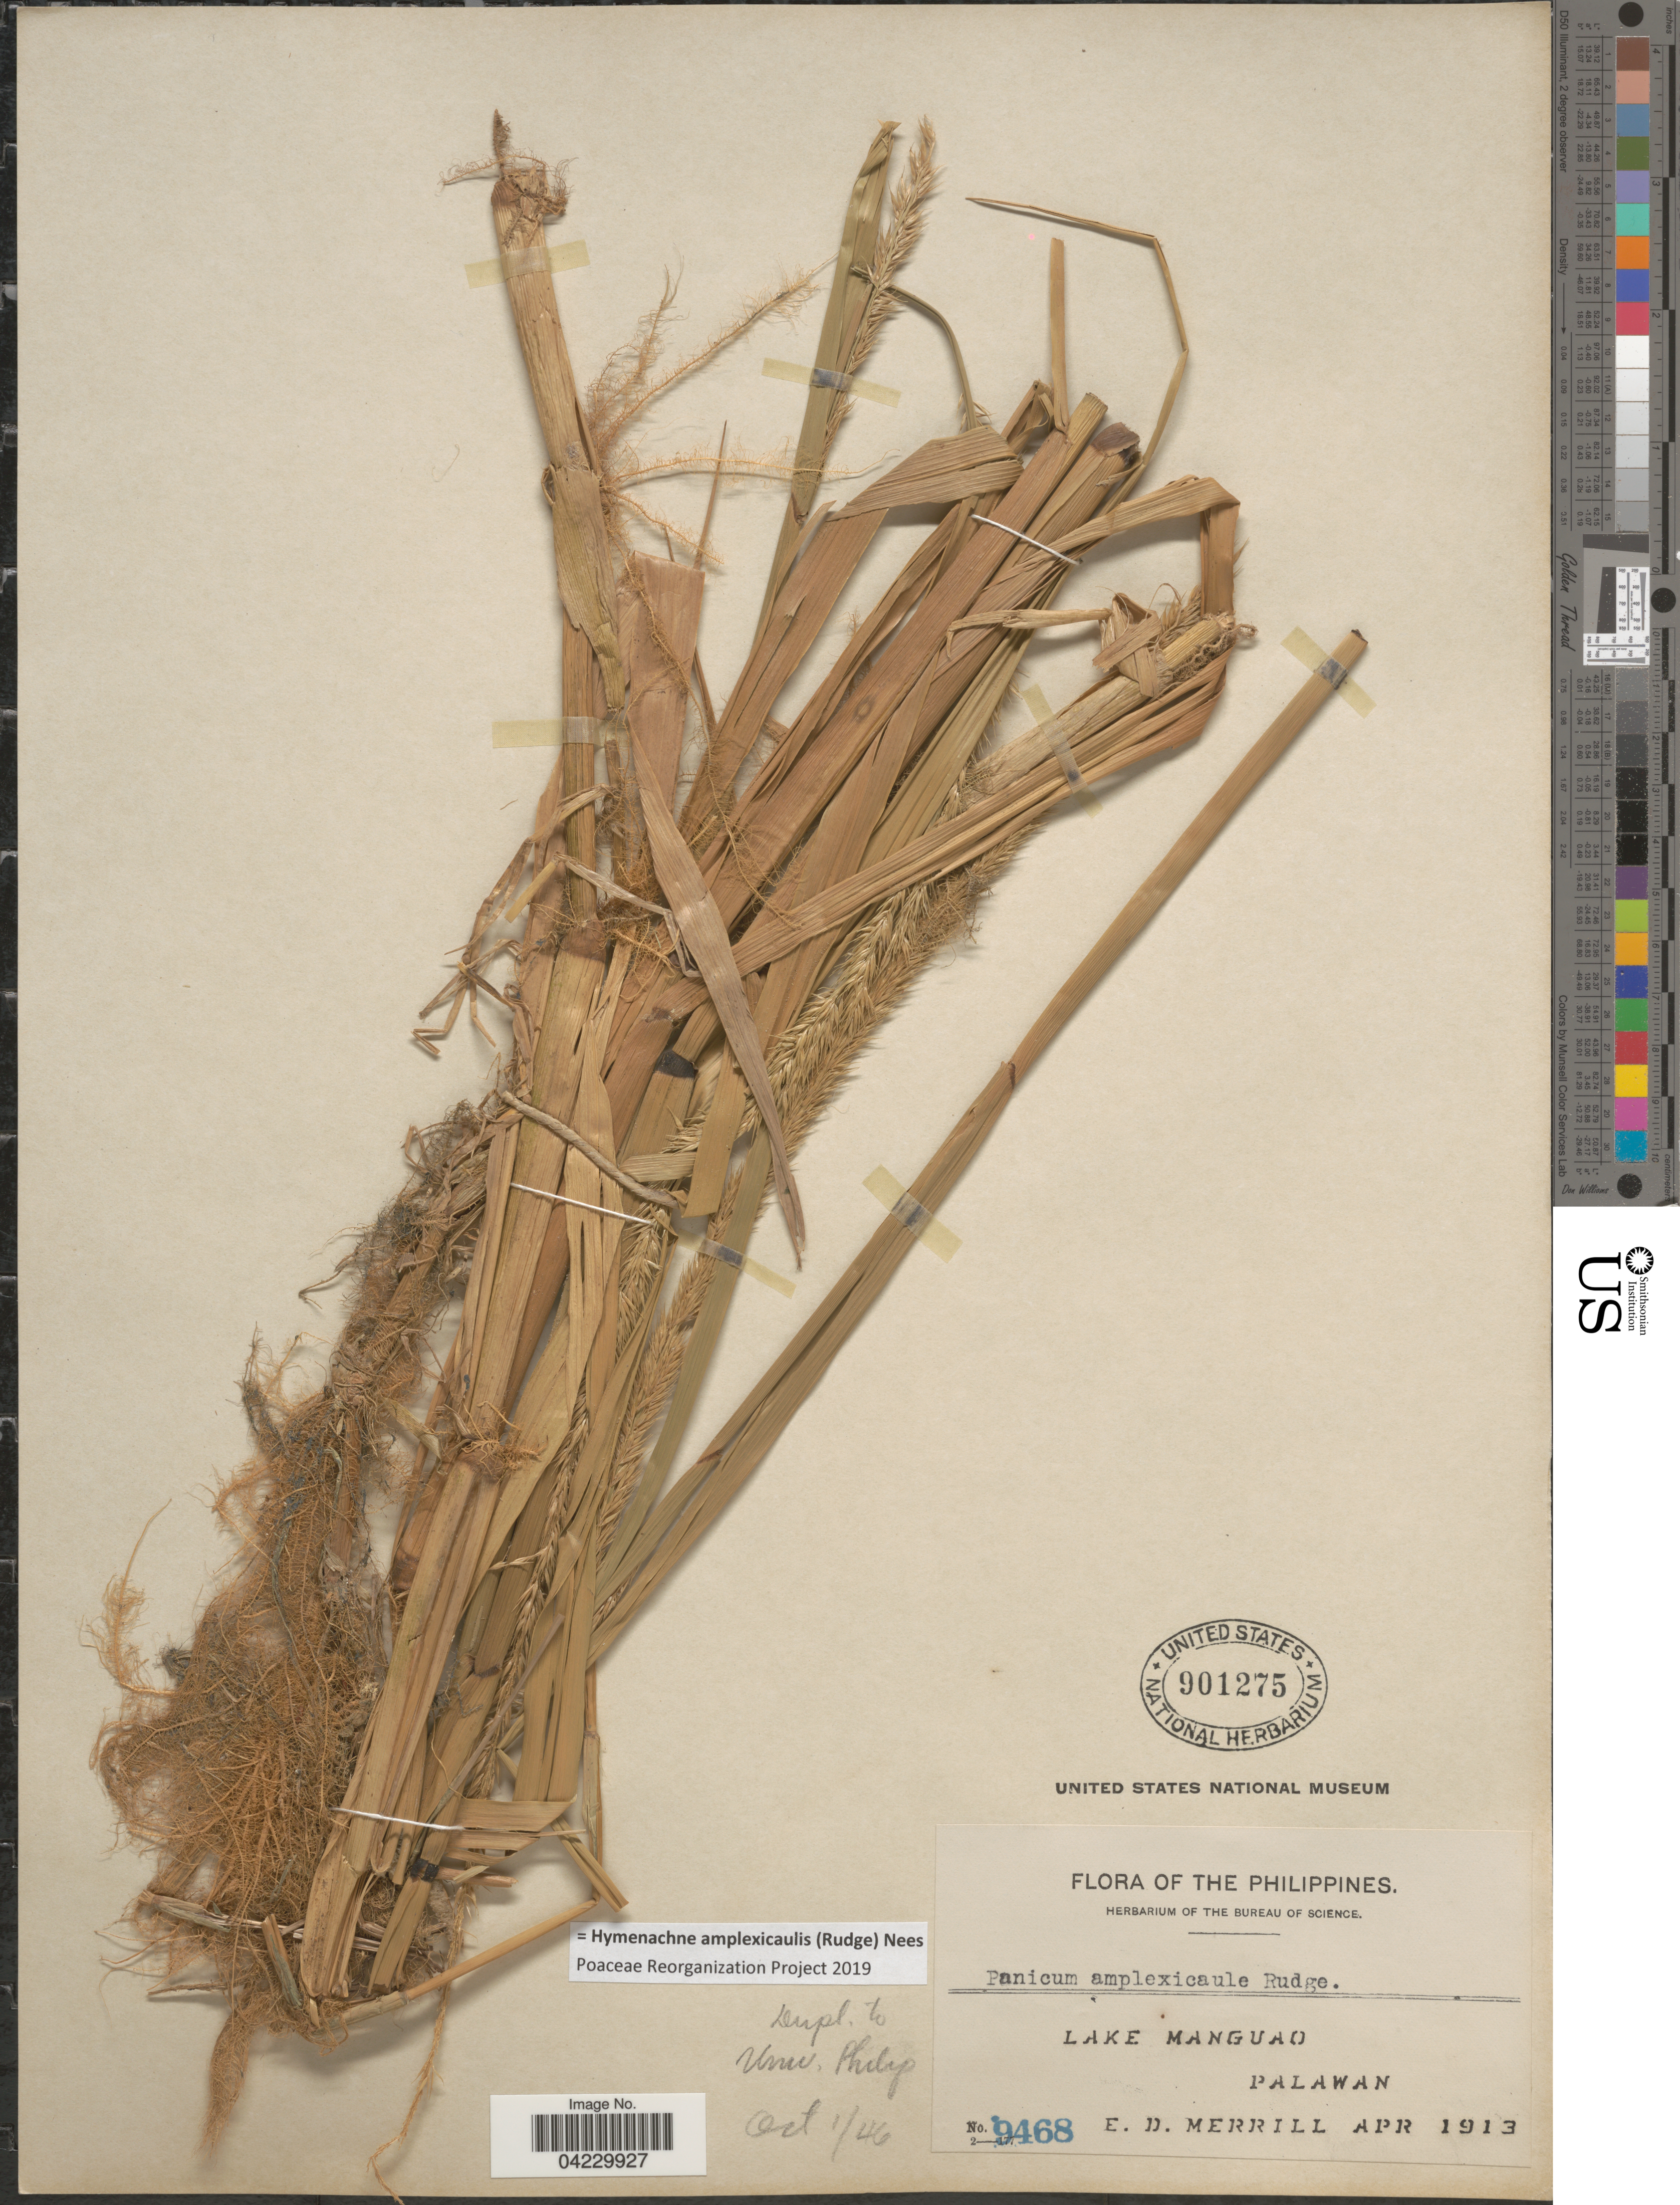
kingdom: Plantae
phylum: Tracheophyta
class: Liliopsida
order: Poales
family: Poaceae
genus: Hymenachne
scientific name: Hymenachne amplexicaulis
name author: (Rudge) Nees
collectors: E. D. Merrill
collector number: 9468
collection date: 1913-04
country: Philippines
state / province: Mimaropa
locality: Lake Manguao, Palawan.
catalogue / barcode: US 901275